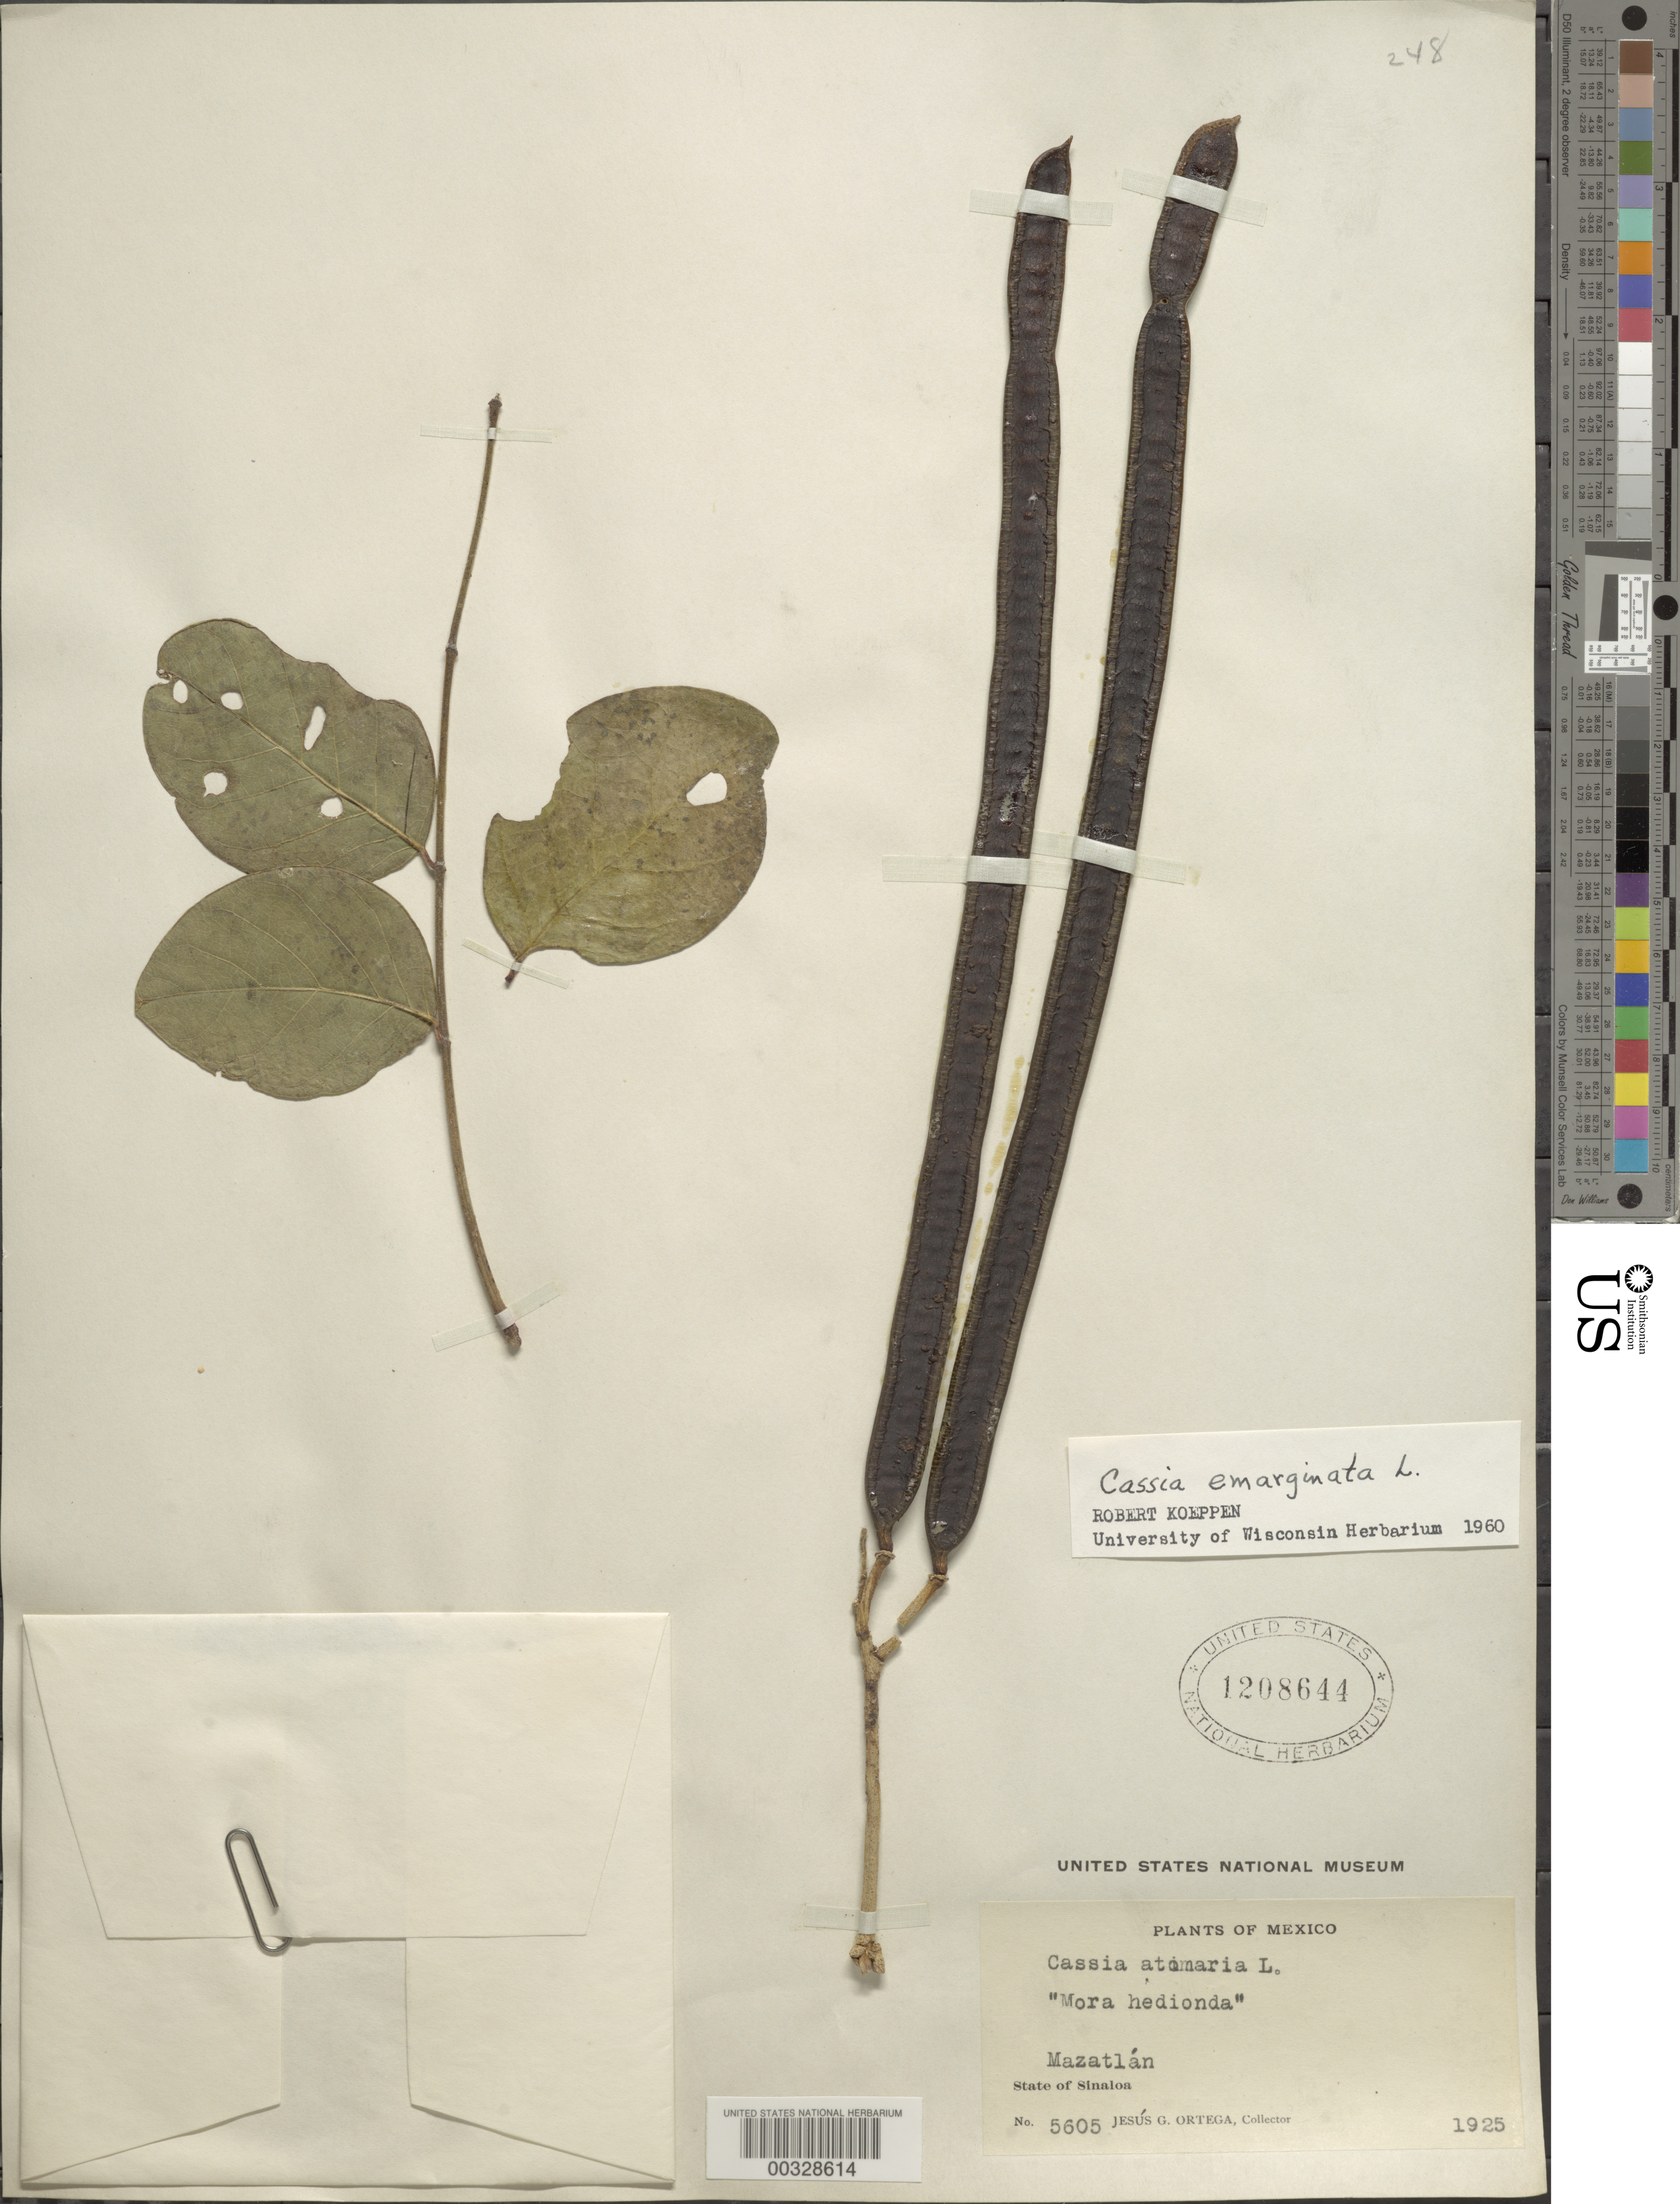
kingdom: Plantae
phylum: Tracheophyta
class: Magnoliopsida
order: Fabales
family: Fabaceae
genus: Senna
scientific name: Senna emarginata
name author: L.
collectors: J. Ortega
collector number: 5605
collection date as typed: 1925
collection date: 1925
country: Mexico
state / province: Sinaloa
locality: Mazatlan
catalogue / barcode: US 1208644